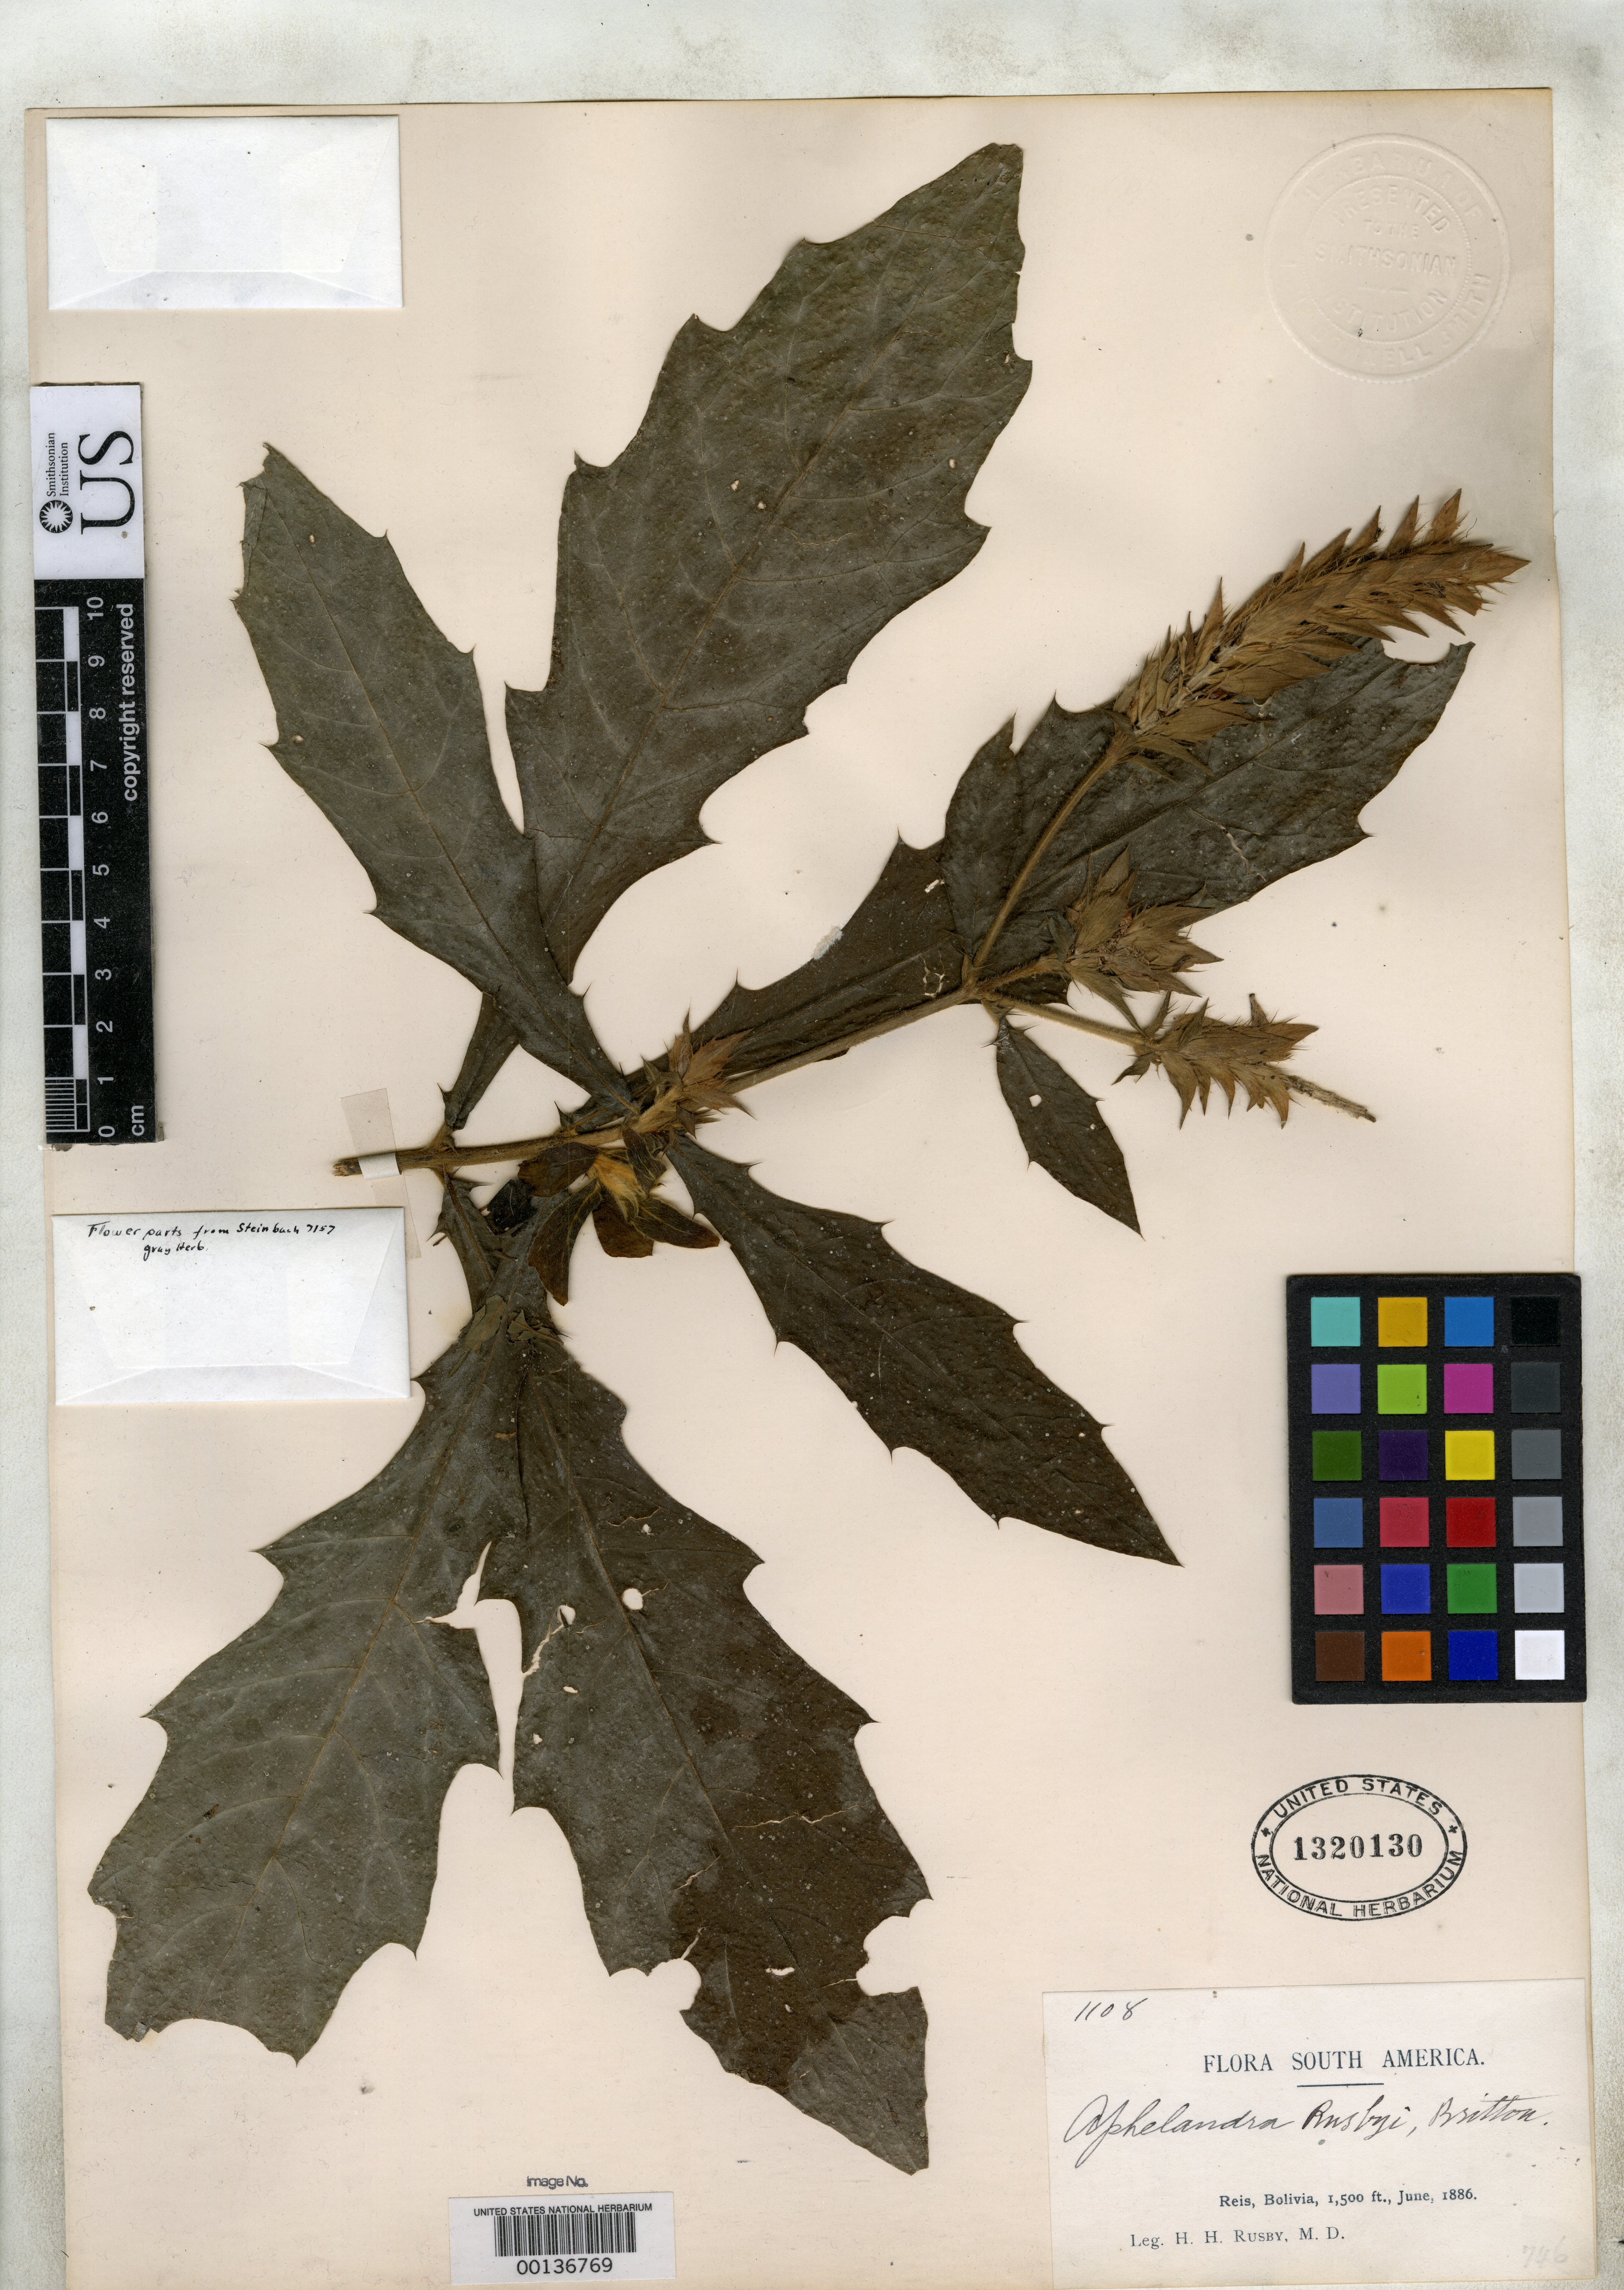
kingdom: Plantae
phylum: Tracheophyta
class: Magnoliopsida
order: Lamiales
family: Acanthaceae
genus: Aphelandra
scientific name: Aphelandra rusbyi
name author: Britton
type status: Isotype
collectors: H. H. Rusby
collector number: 1108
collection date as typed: Jun 1886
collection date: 1886-06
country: Bolivia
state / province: Pando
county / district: Nicolas Suarez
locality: Reis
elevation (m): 457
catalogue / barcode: US 1320130